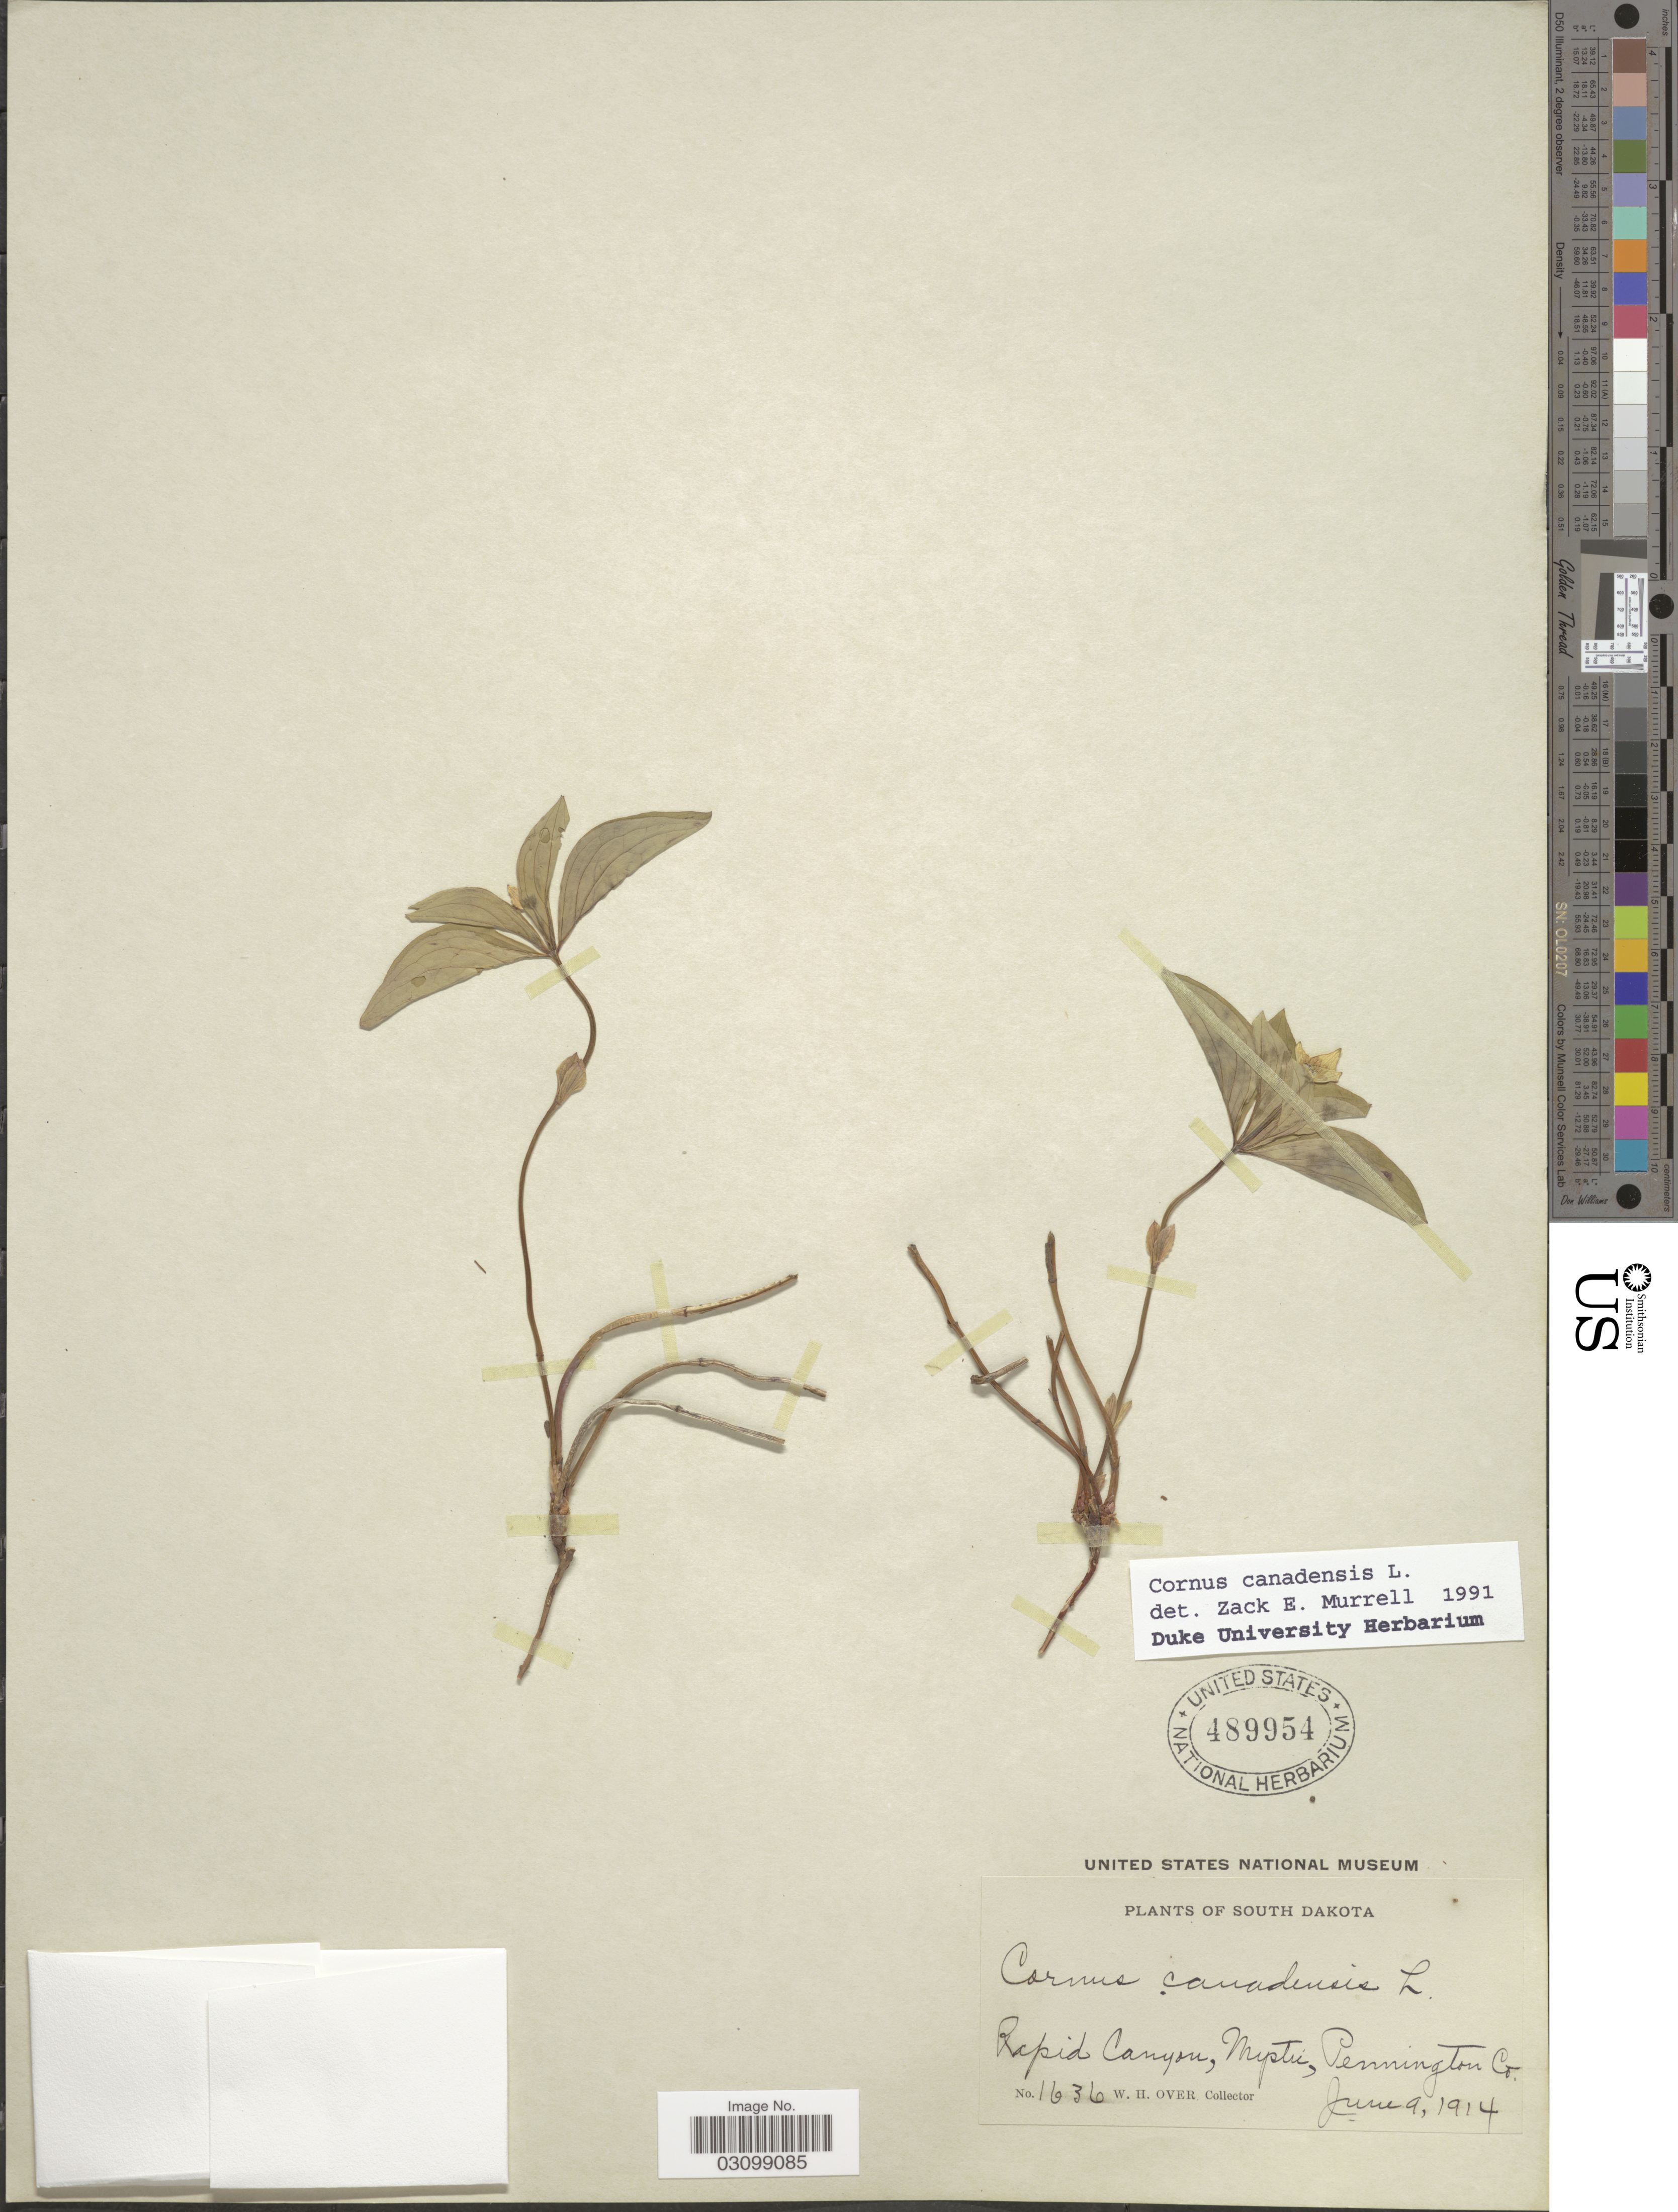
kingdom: Plantae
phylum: Tracheophyta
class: Magnoliopsida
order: Cornales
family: Cornaceae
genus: Cornus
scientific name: Cornus canadensis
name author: L.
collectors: W. Over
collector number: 1636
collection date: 1914-06-09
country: United States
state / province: South Dakota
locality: Rapid Canyon, Mystic, Pennington Co.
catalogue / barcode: US 489954